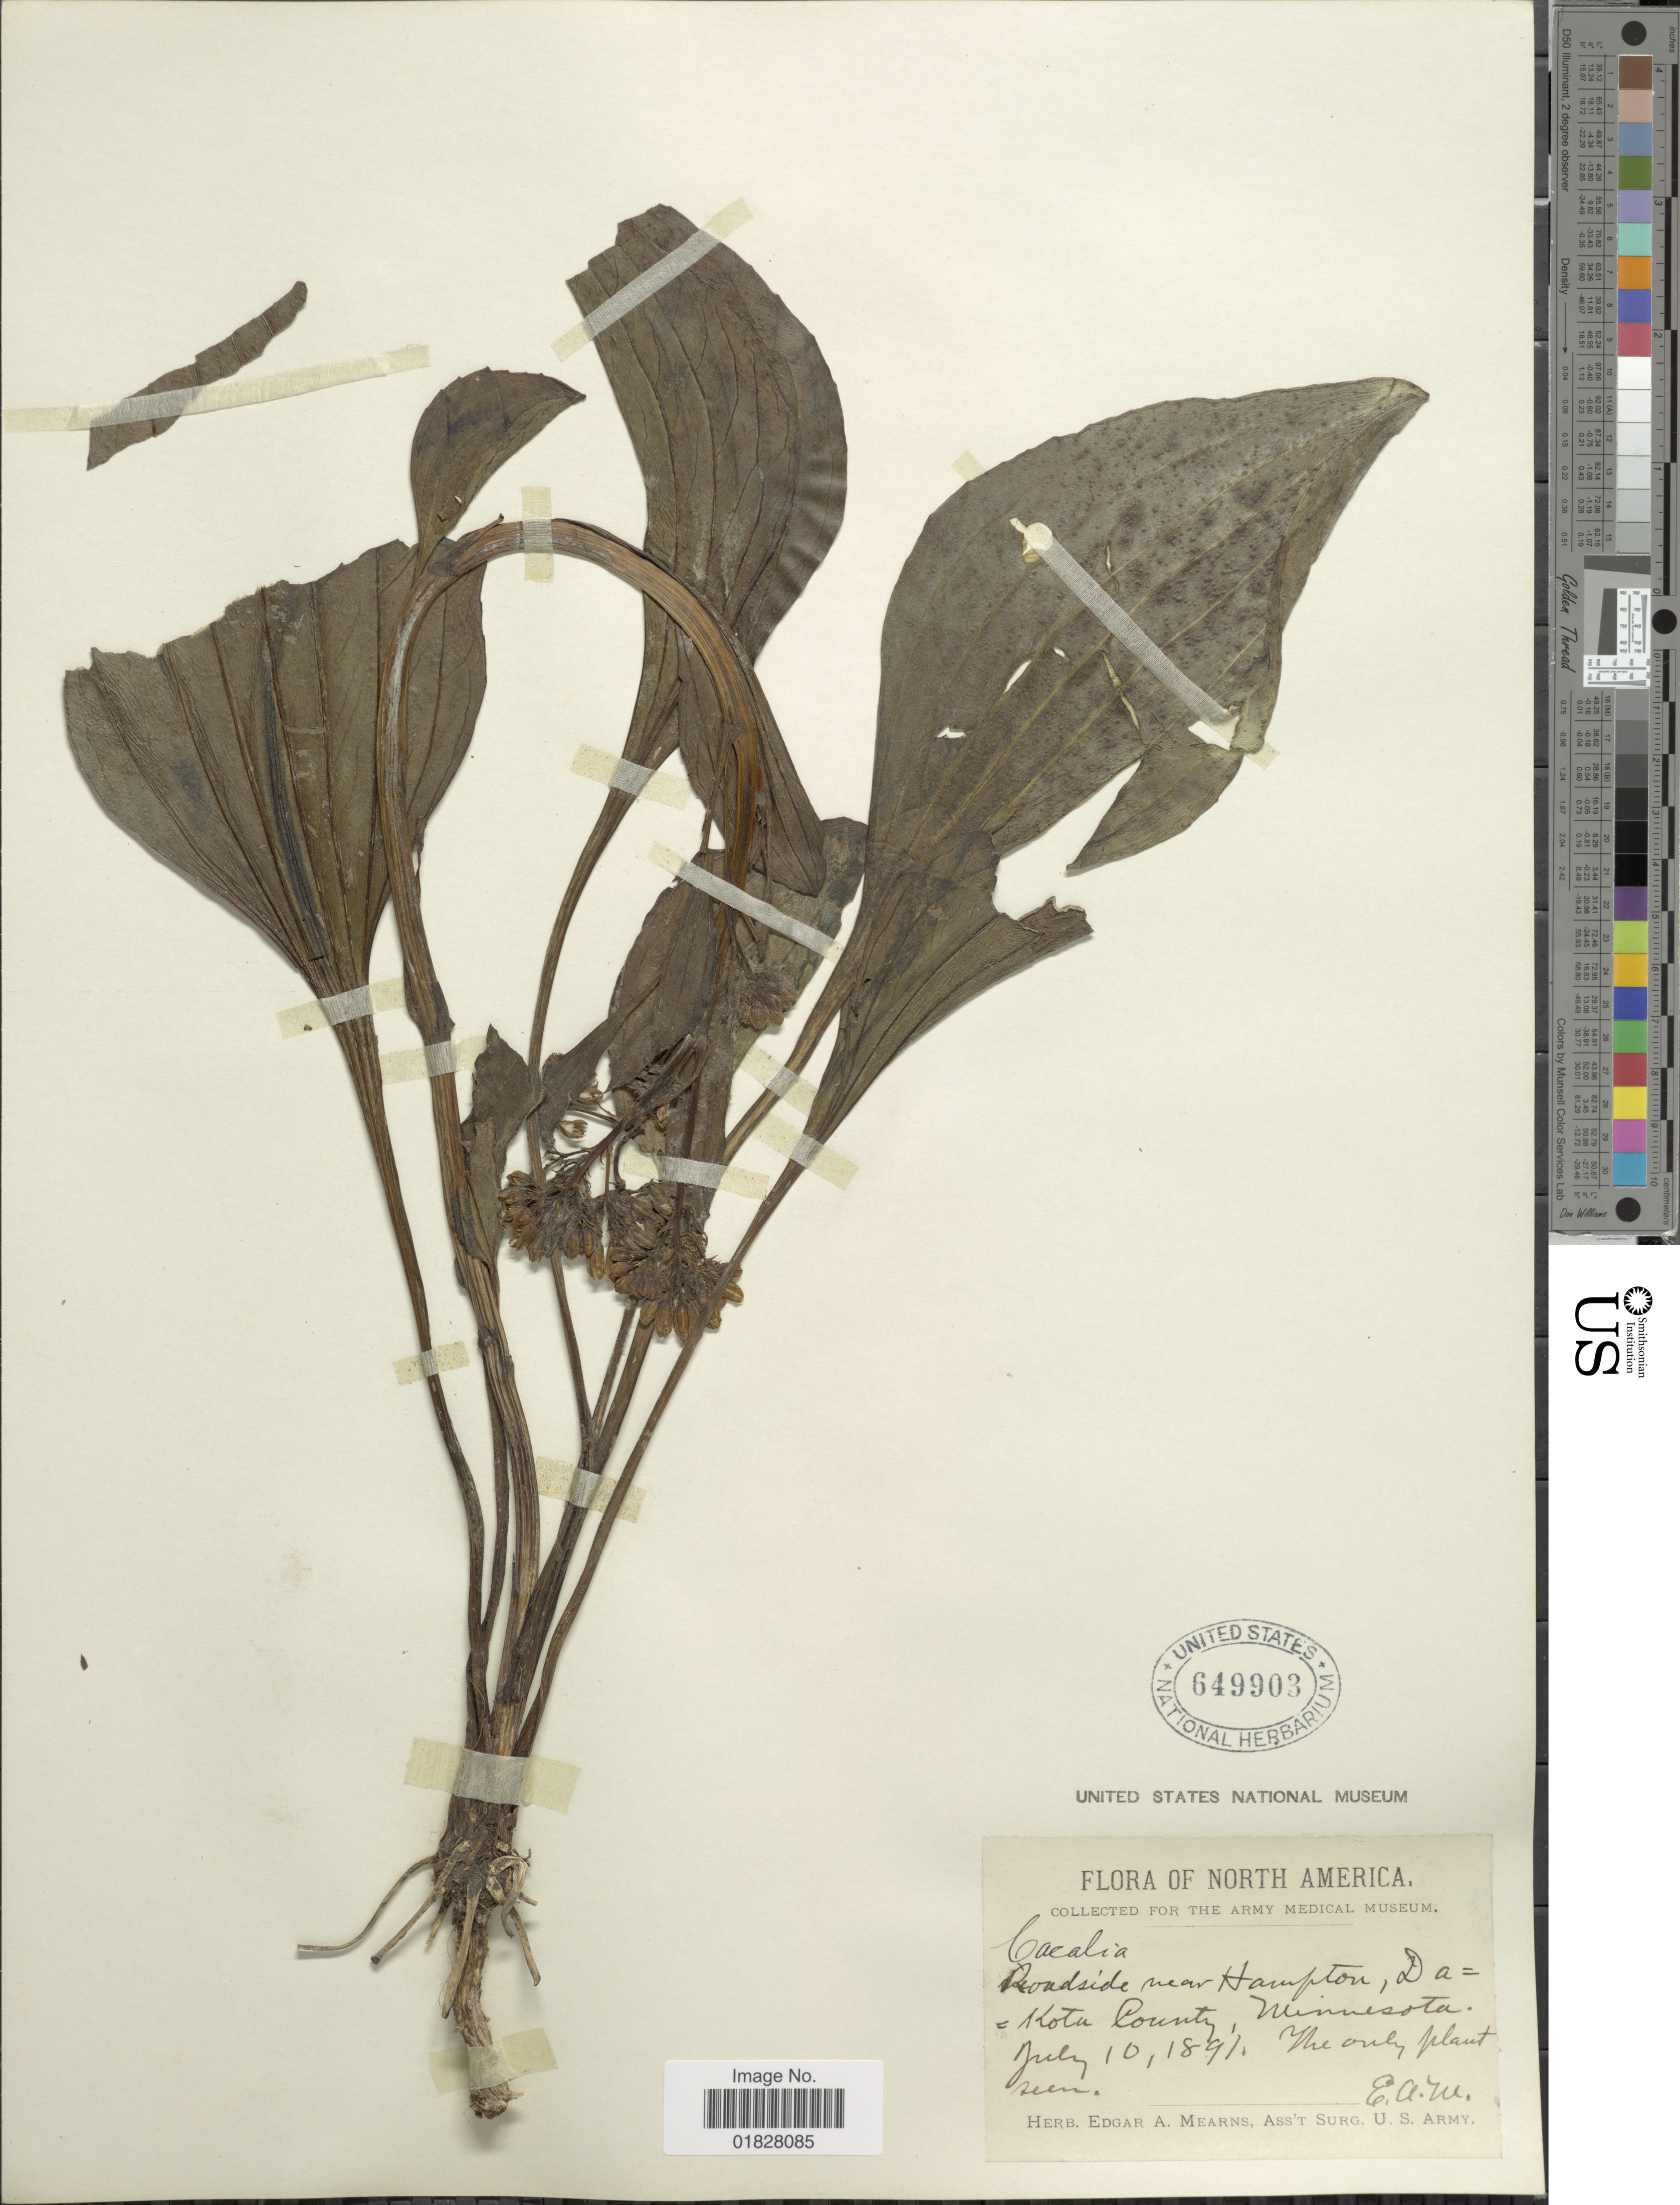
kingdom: Plantae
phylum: Tracheophyta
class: Magnoliopsida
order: Asterales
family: Asteraceae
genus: Arnoglossum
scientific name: Arnoglossum plantagineum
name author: Raf.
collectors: E. A. Mearns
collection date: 1891-07-10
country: United States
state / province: Minnesota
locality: Roadside near Hampton, Dakota County, Minnesota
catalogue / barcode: US 649903